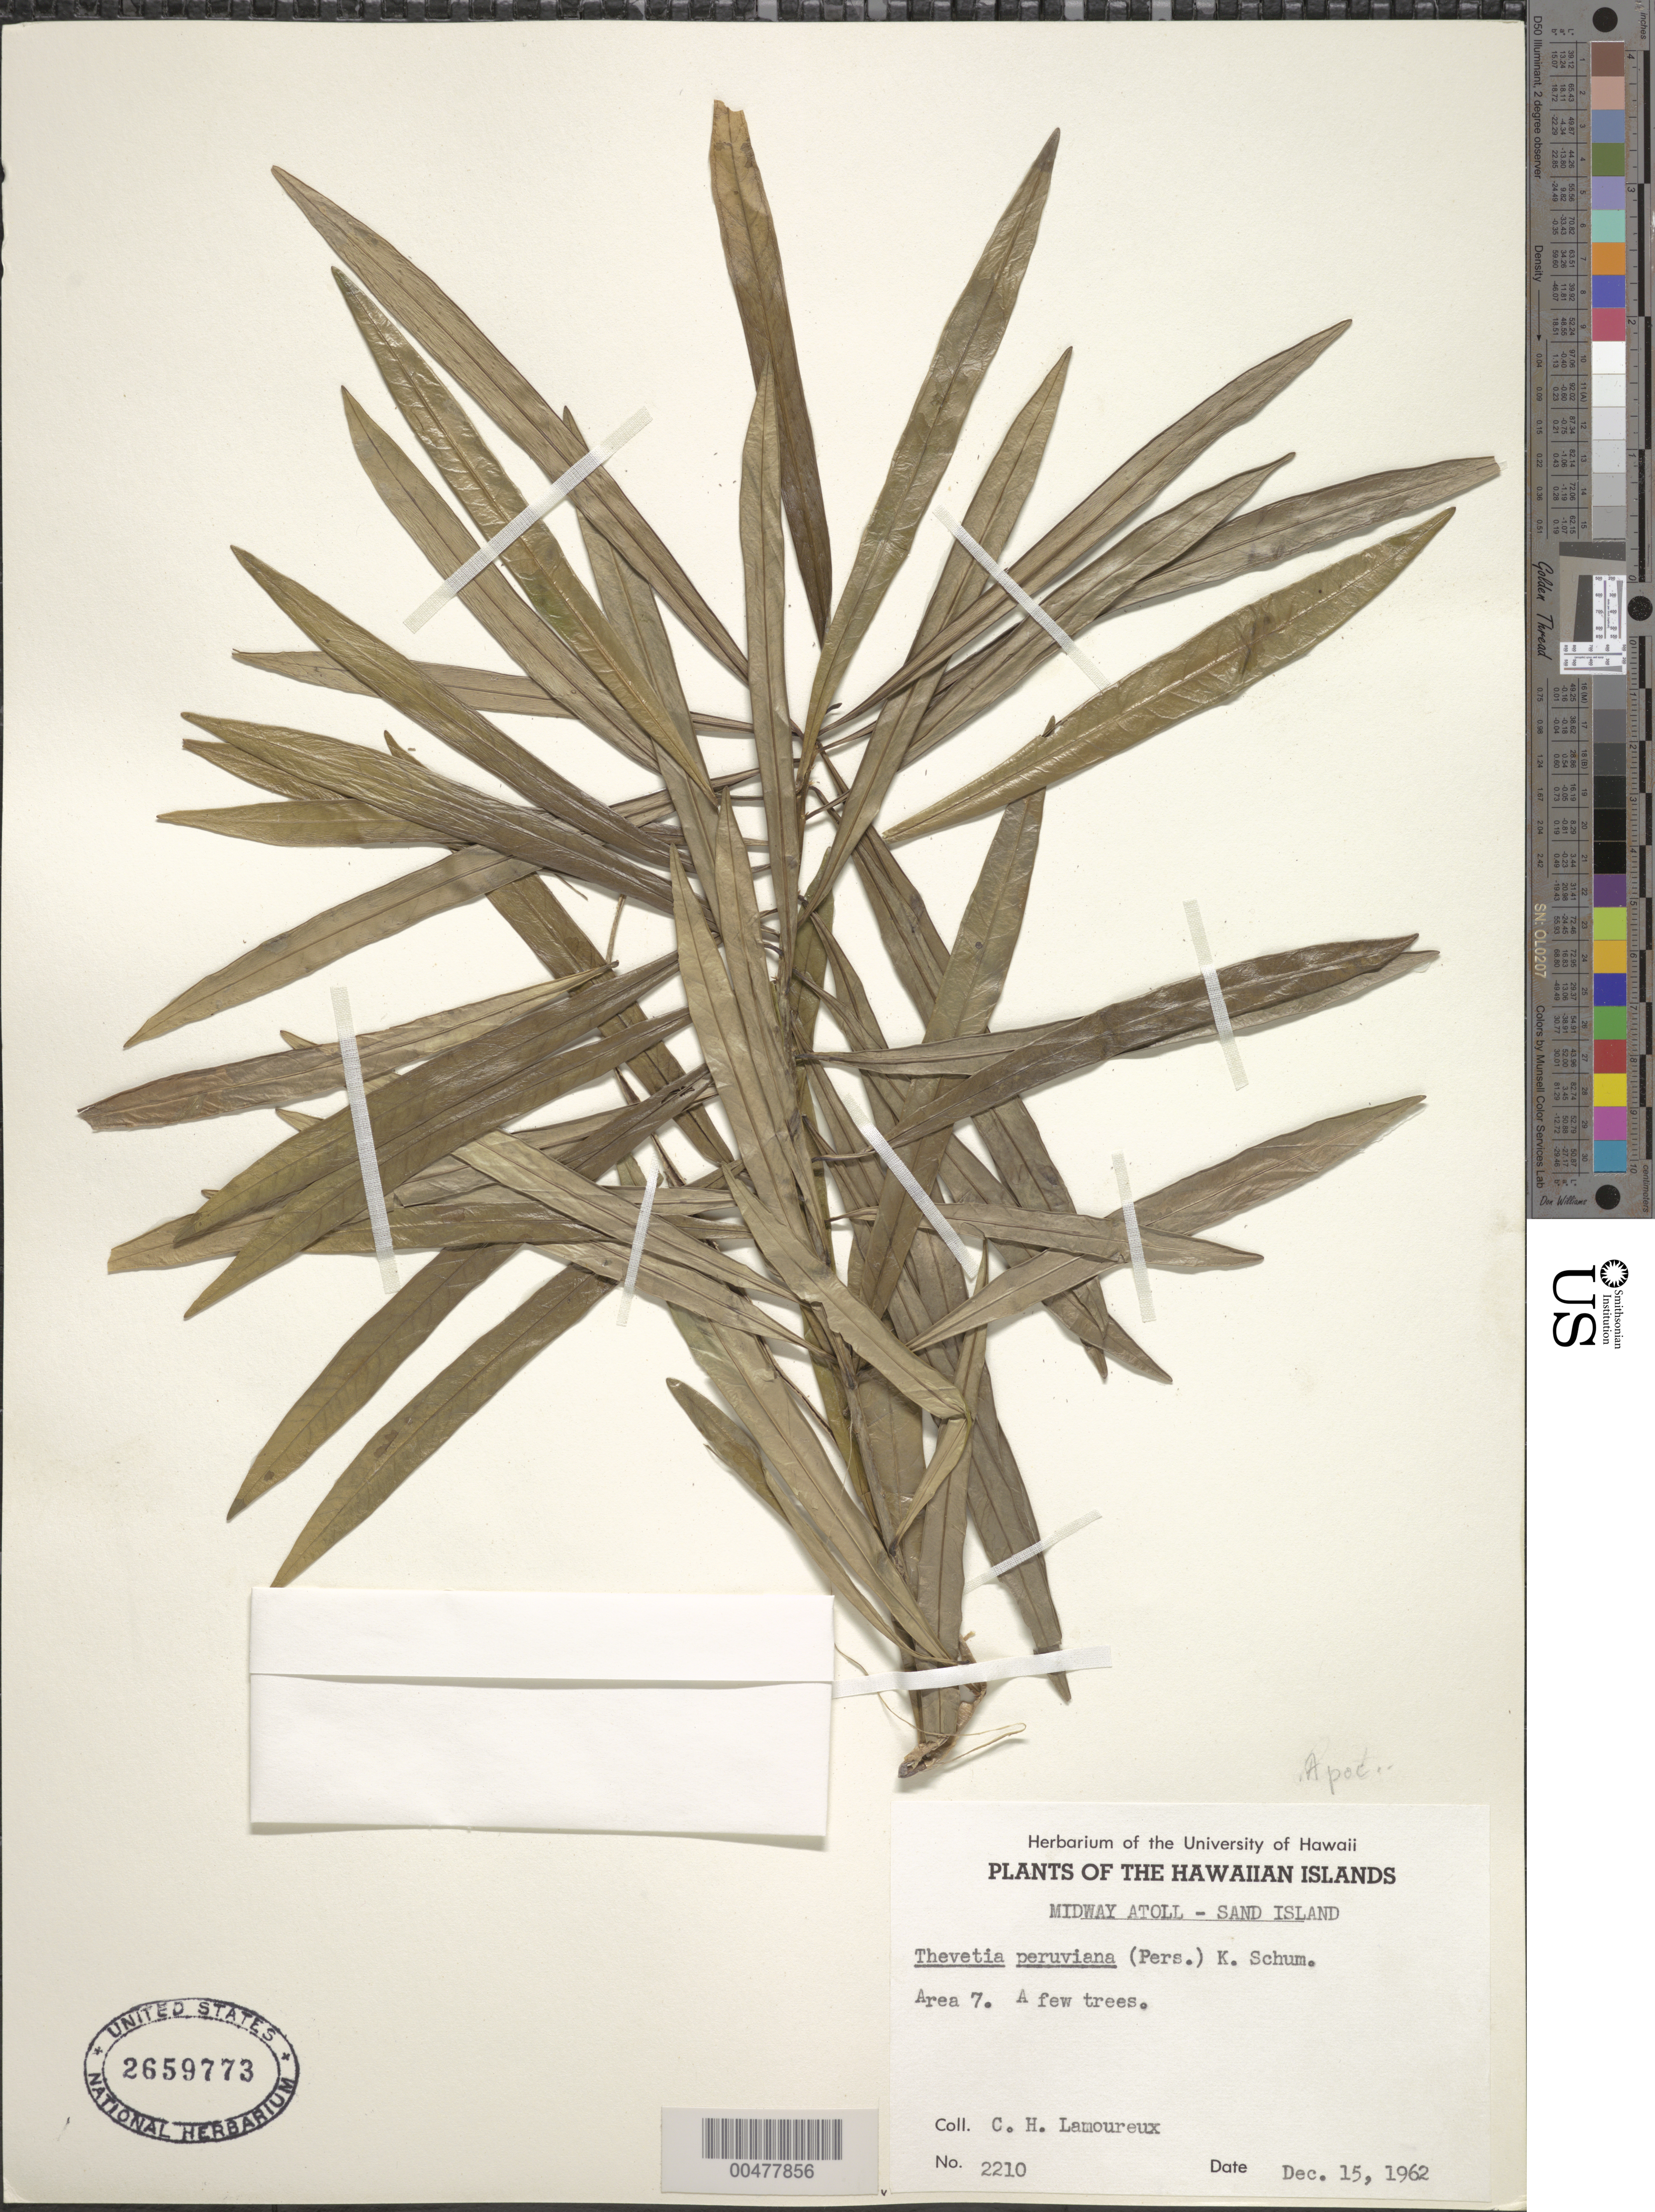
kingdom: Plantae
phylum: Tracheophyta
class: Magnoliopsida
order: Gentianales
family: Apocynaceae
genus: Thevetia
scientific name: Thevetia peruviana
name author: (Pers.) K. Schum.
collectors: C. H. Lamoureux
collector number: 2210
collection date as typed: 15 Dec 1962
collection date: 1962-12-15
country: U.S. Administered Pacific Islands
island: Midway Atoll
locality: Area 7, Sand Islet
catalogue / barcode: US 2659773